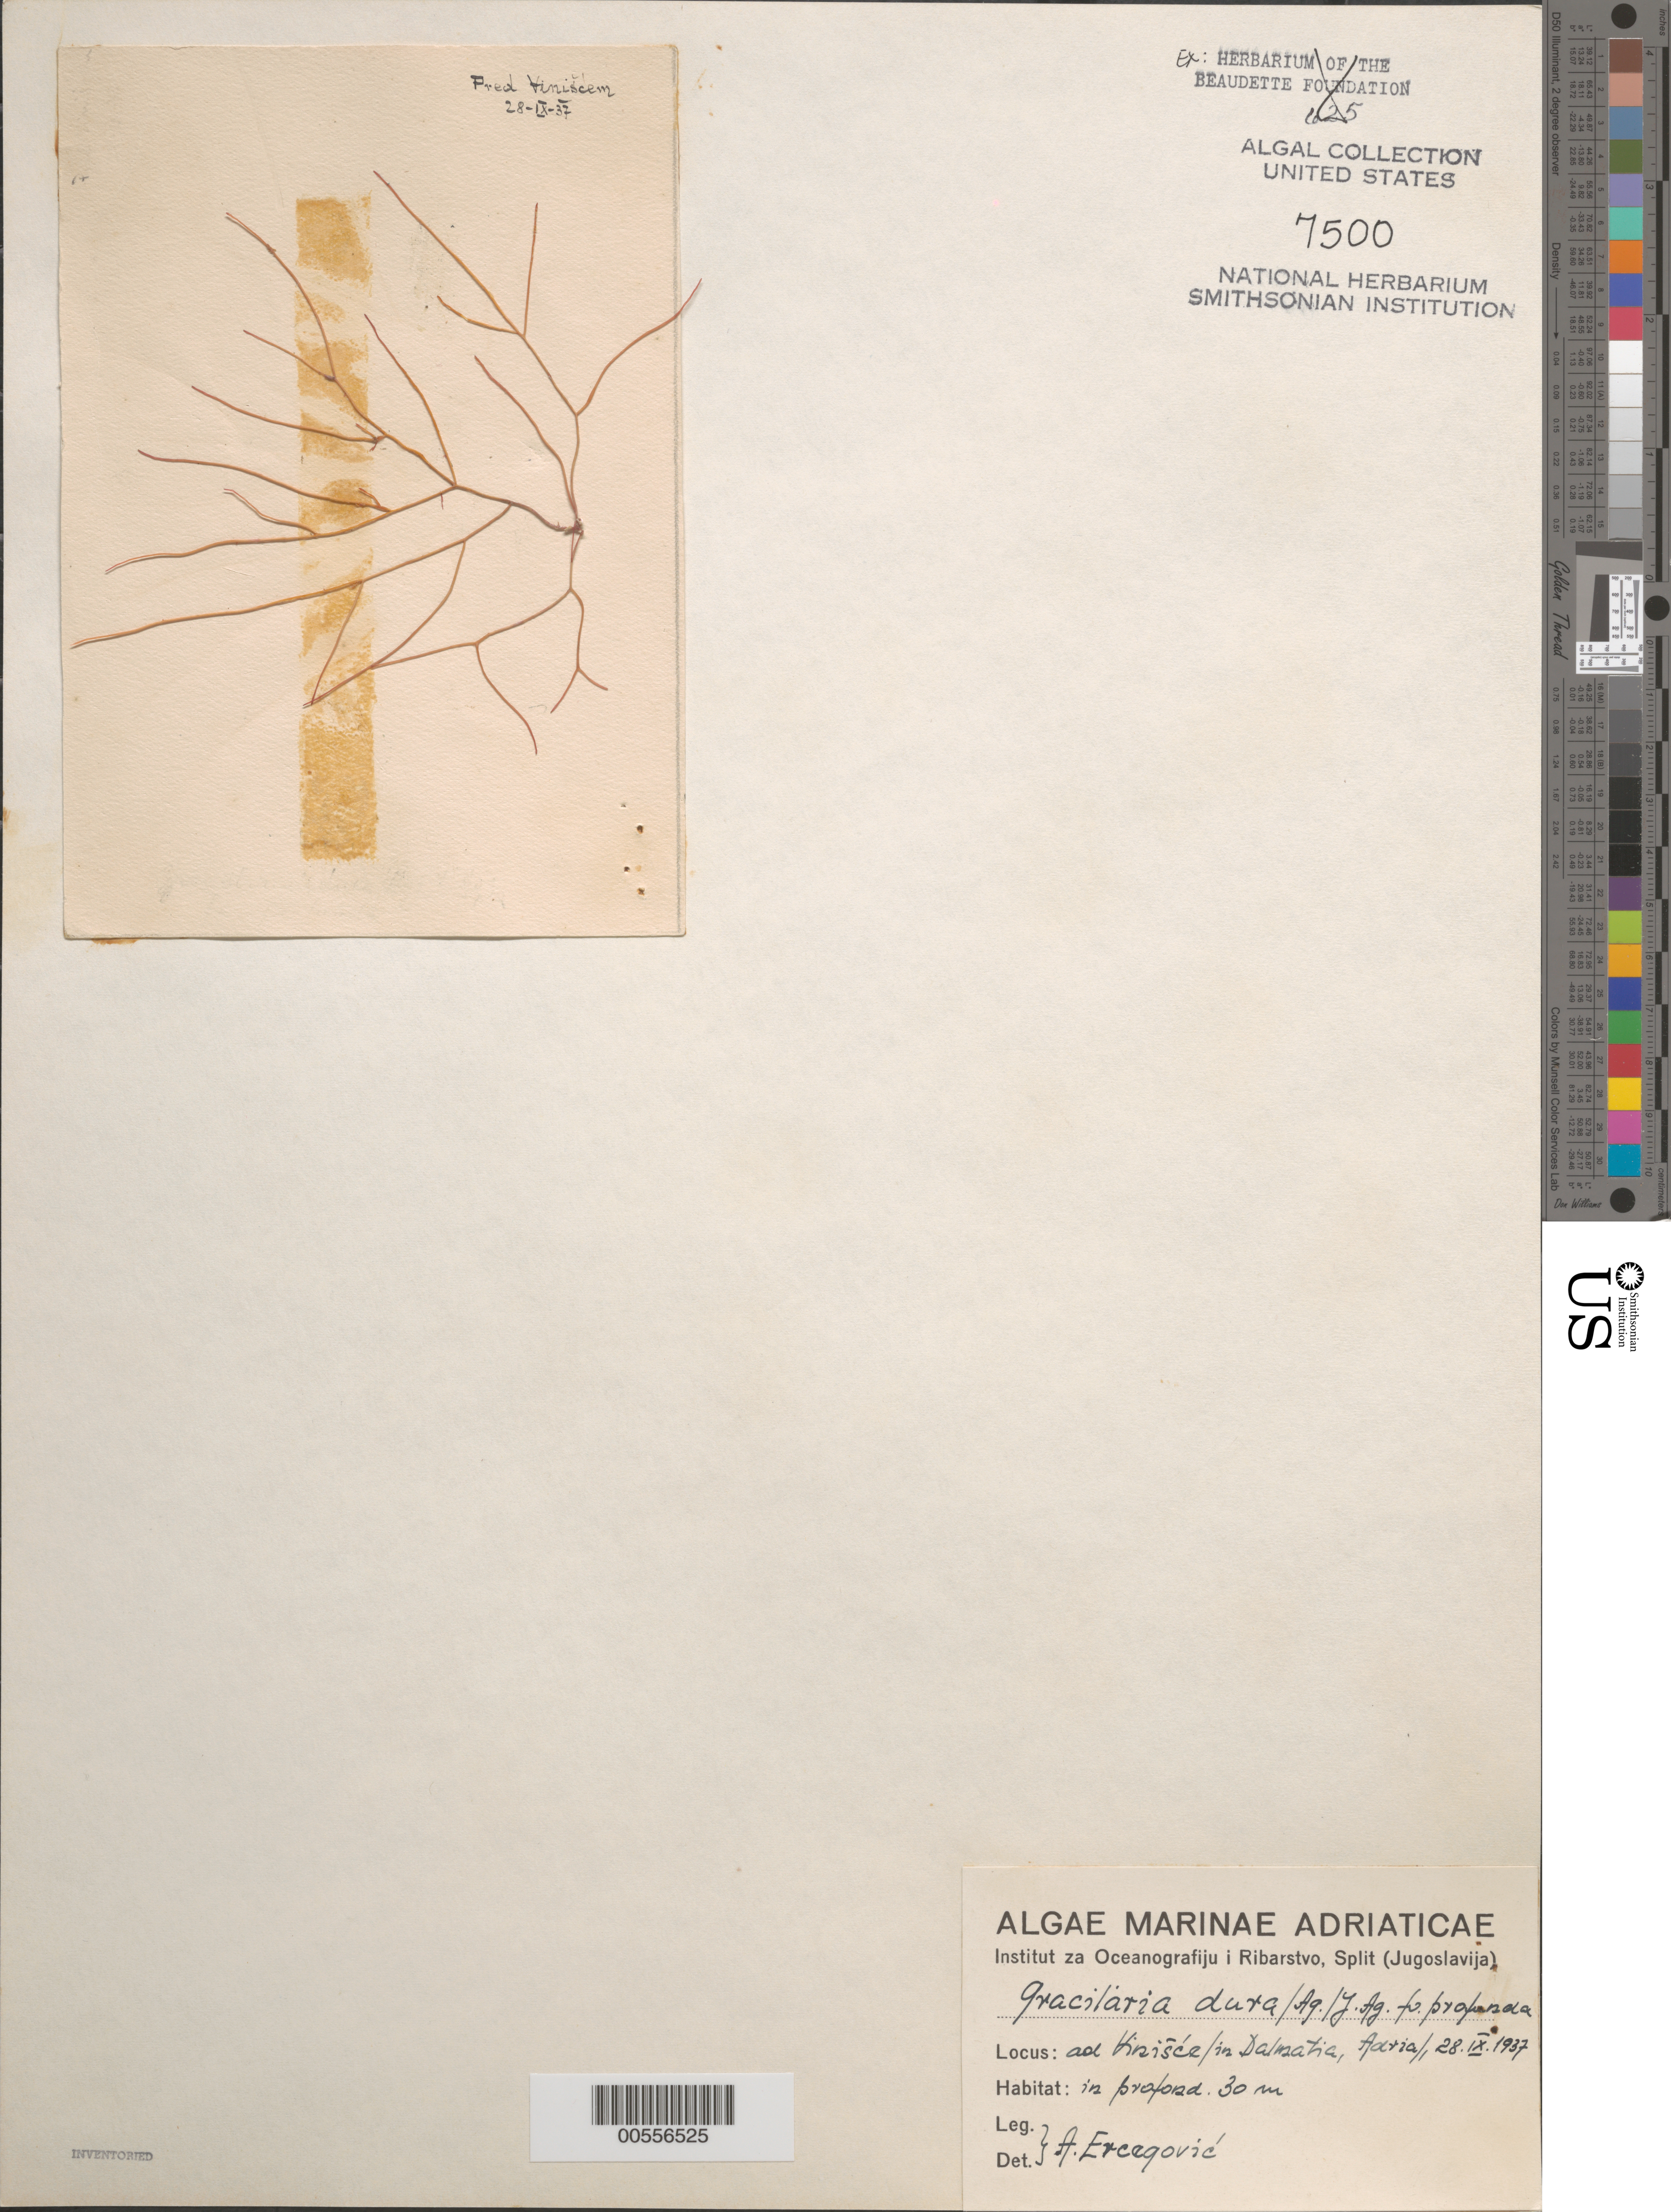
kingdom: Plantae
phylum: Rhodophyta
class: Florideophyceae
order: Gracilariales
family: Gracilariaceae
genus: Gracilaria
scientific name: Gracilaria dura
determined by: Ercegovic, A.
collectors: A. Ercegovic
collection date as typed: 28 Sep 1937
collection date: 1937-09-28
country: Croatia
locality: Vinisce, Adriatic Sea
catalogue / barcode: US 7500